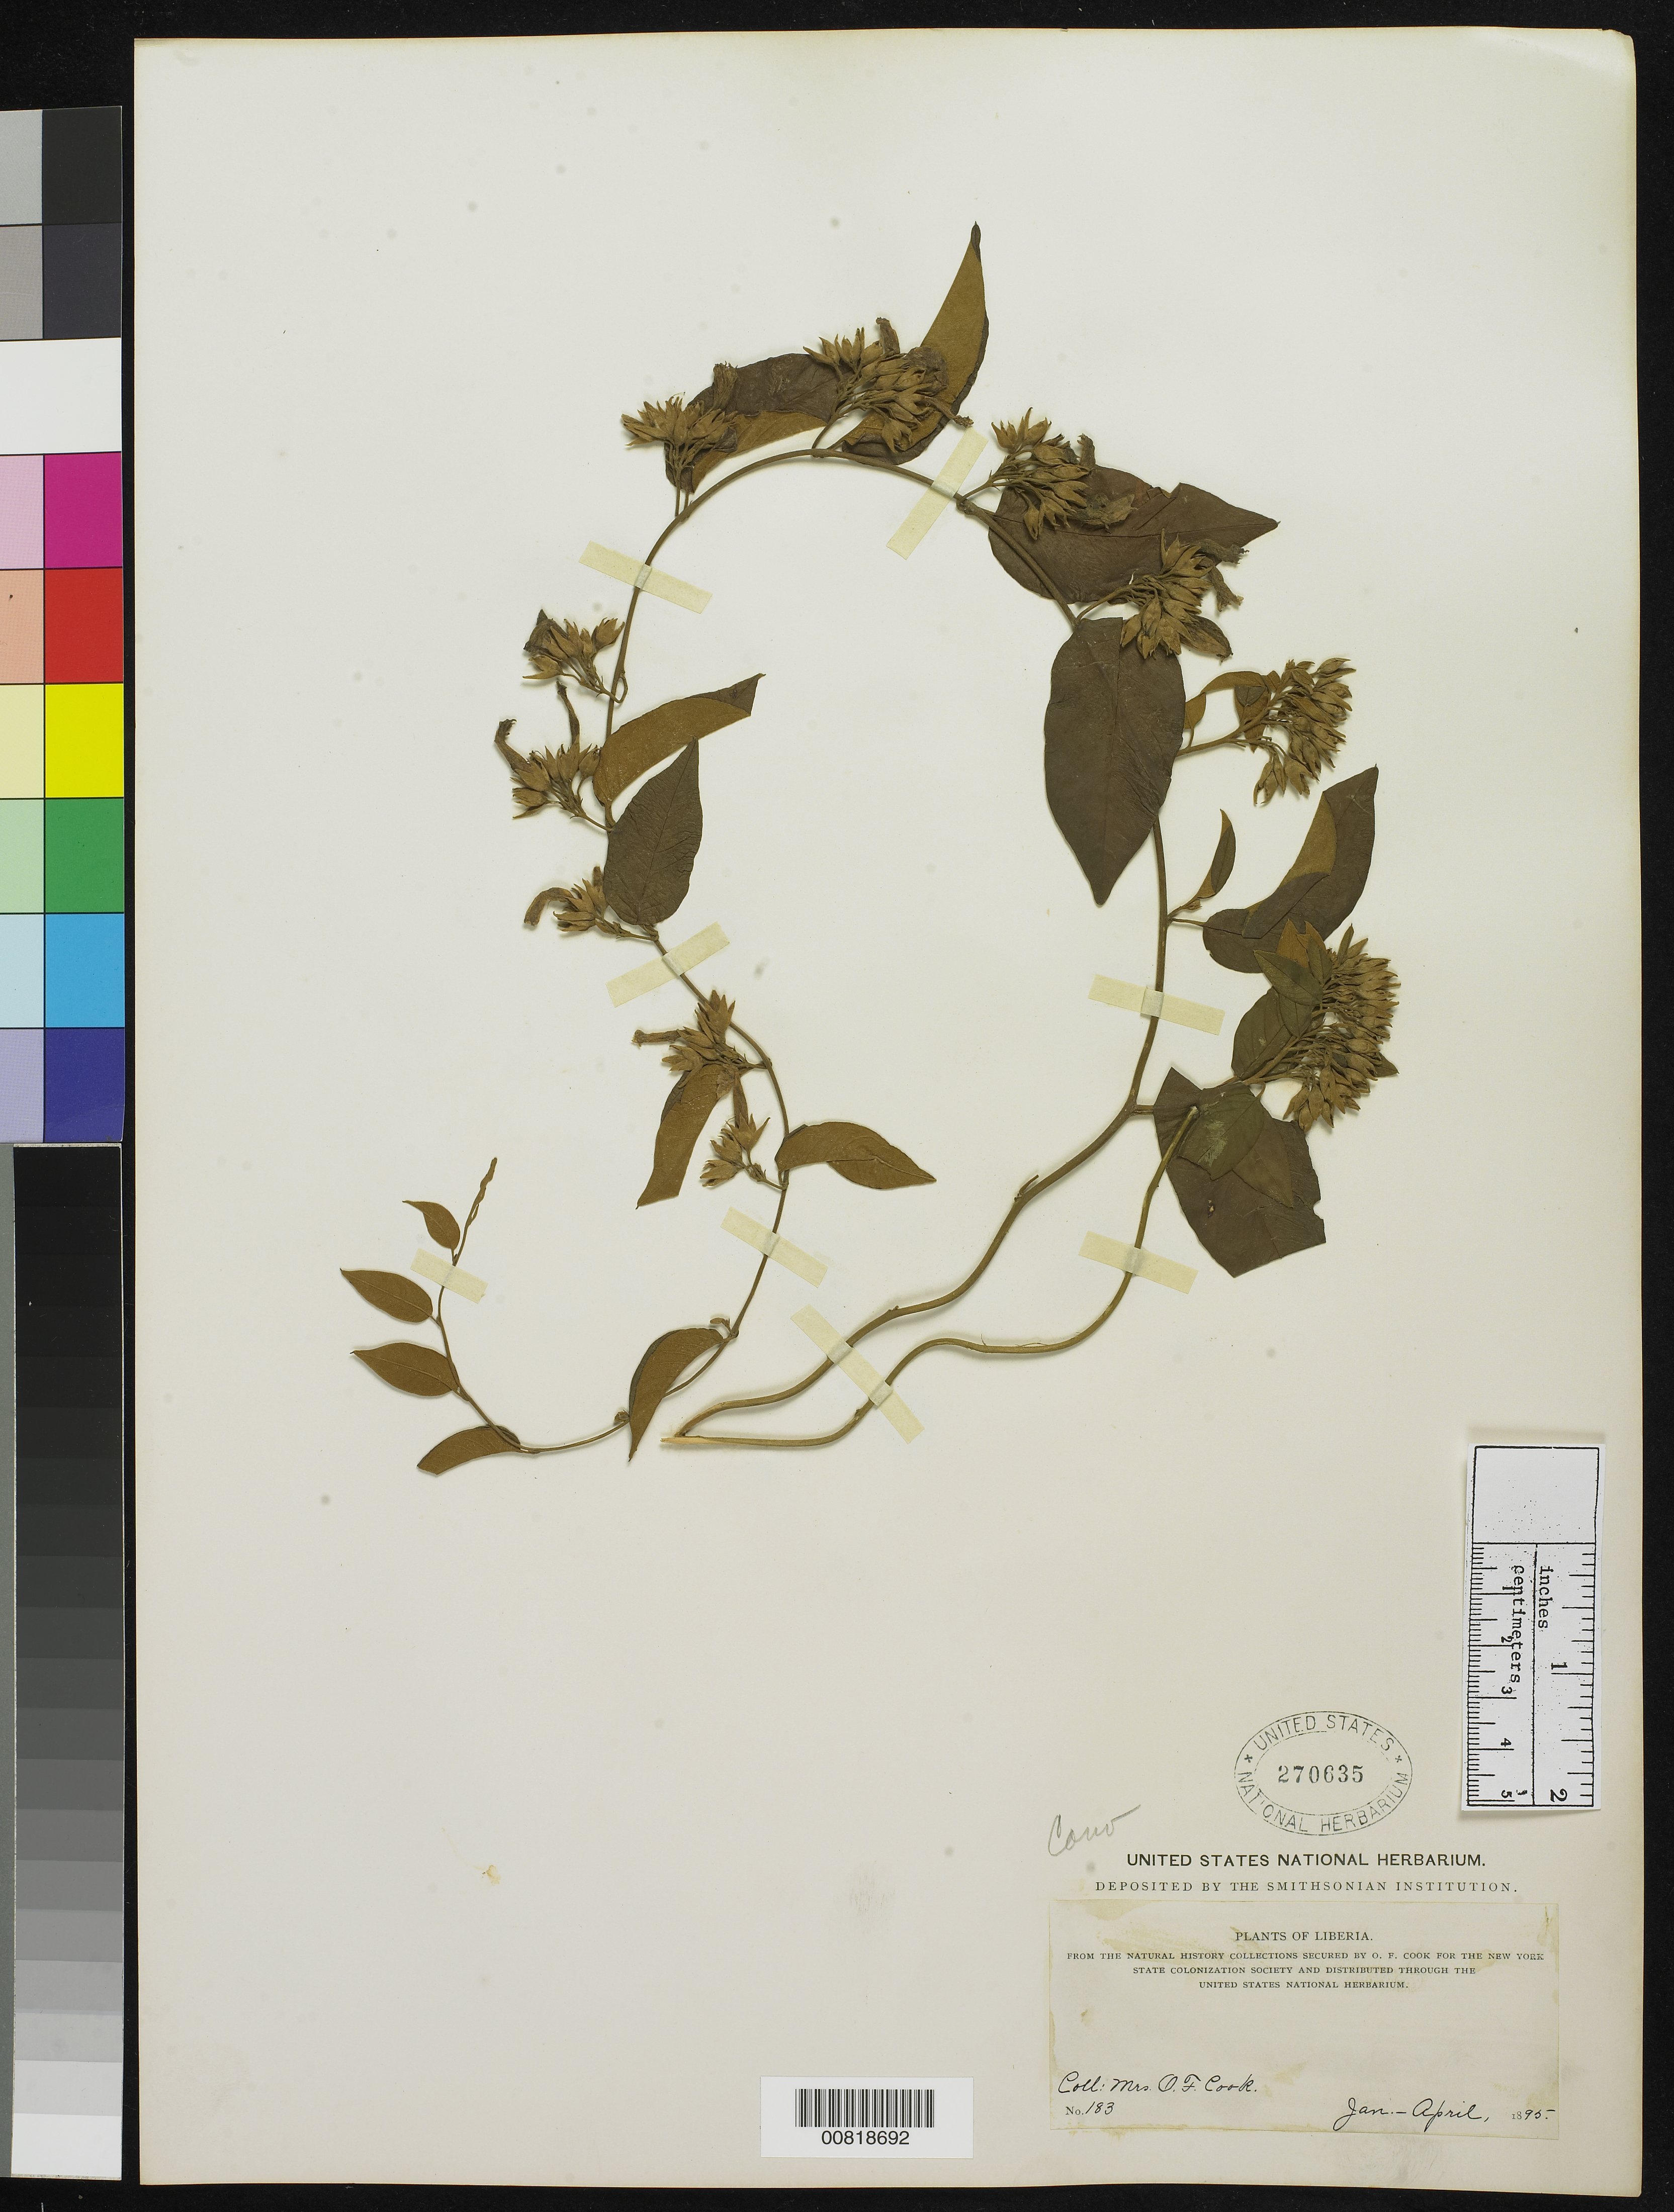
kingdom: Plantae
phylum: Tracheophyta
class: Magnoliopsida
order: Solanales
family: Convolvulaceae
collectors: Alice C. Cook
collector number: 183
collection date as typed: Jan 1895 to -- Apr 1895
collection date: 1895-01/1895-04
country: Liberia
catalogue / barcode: US 270635